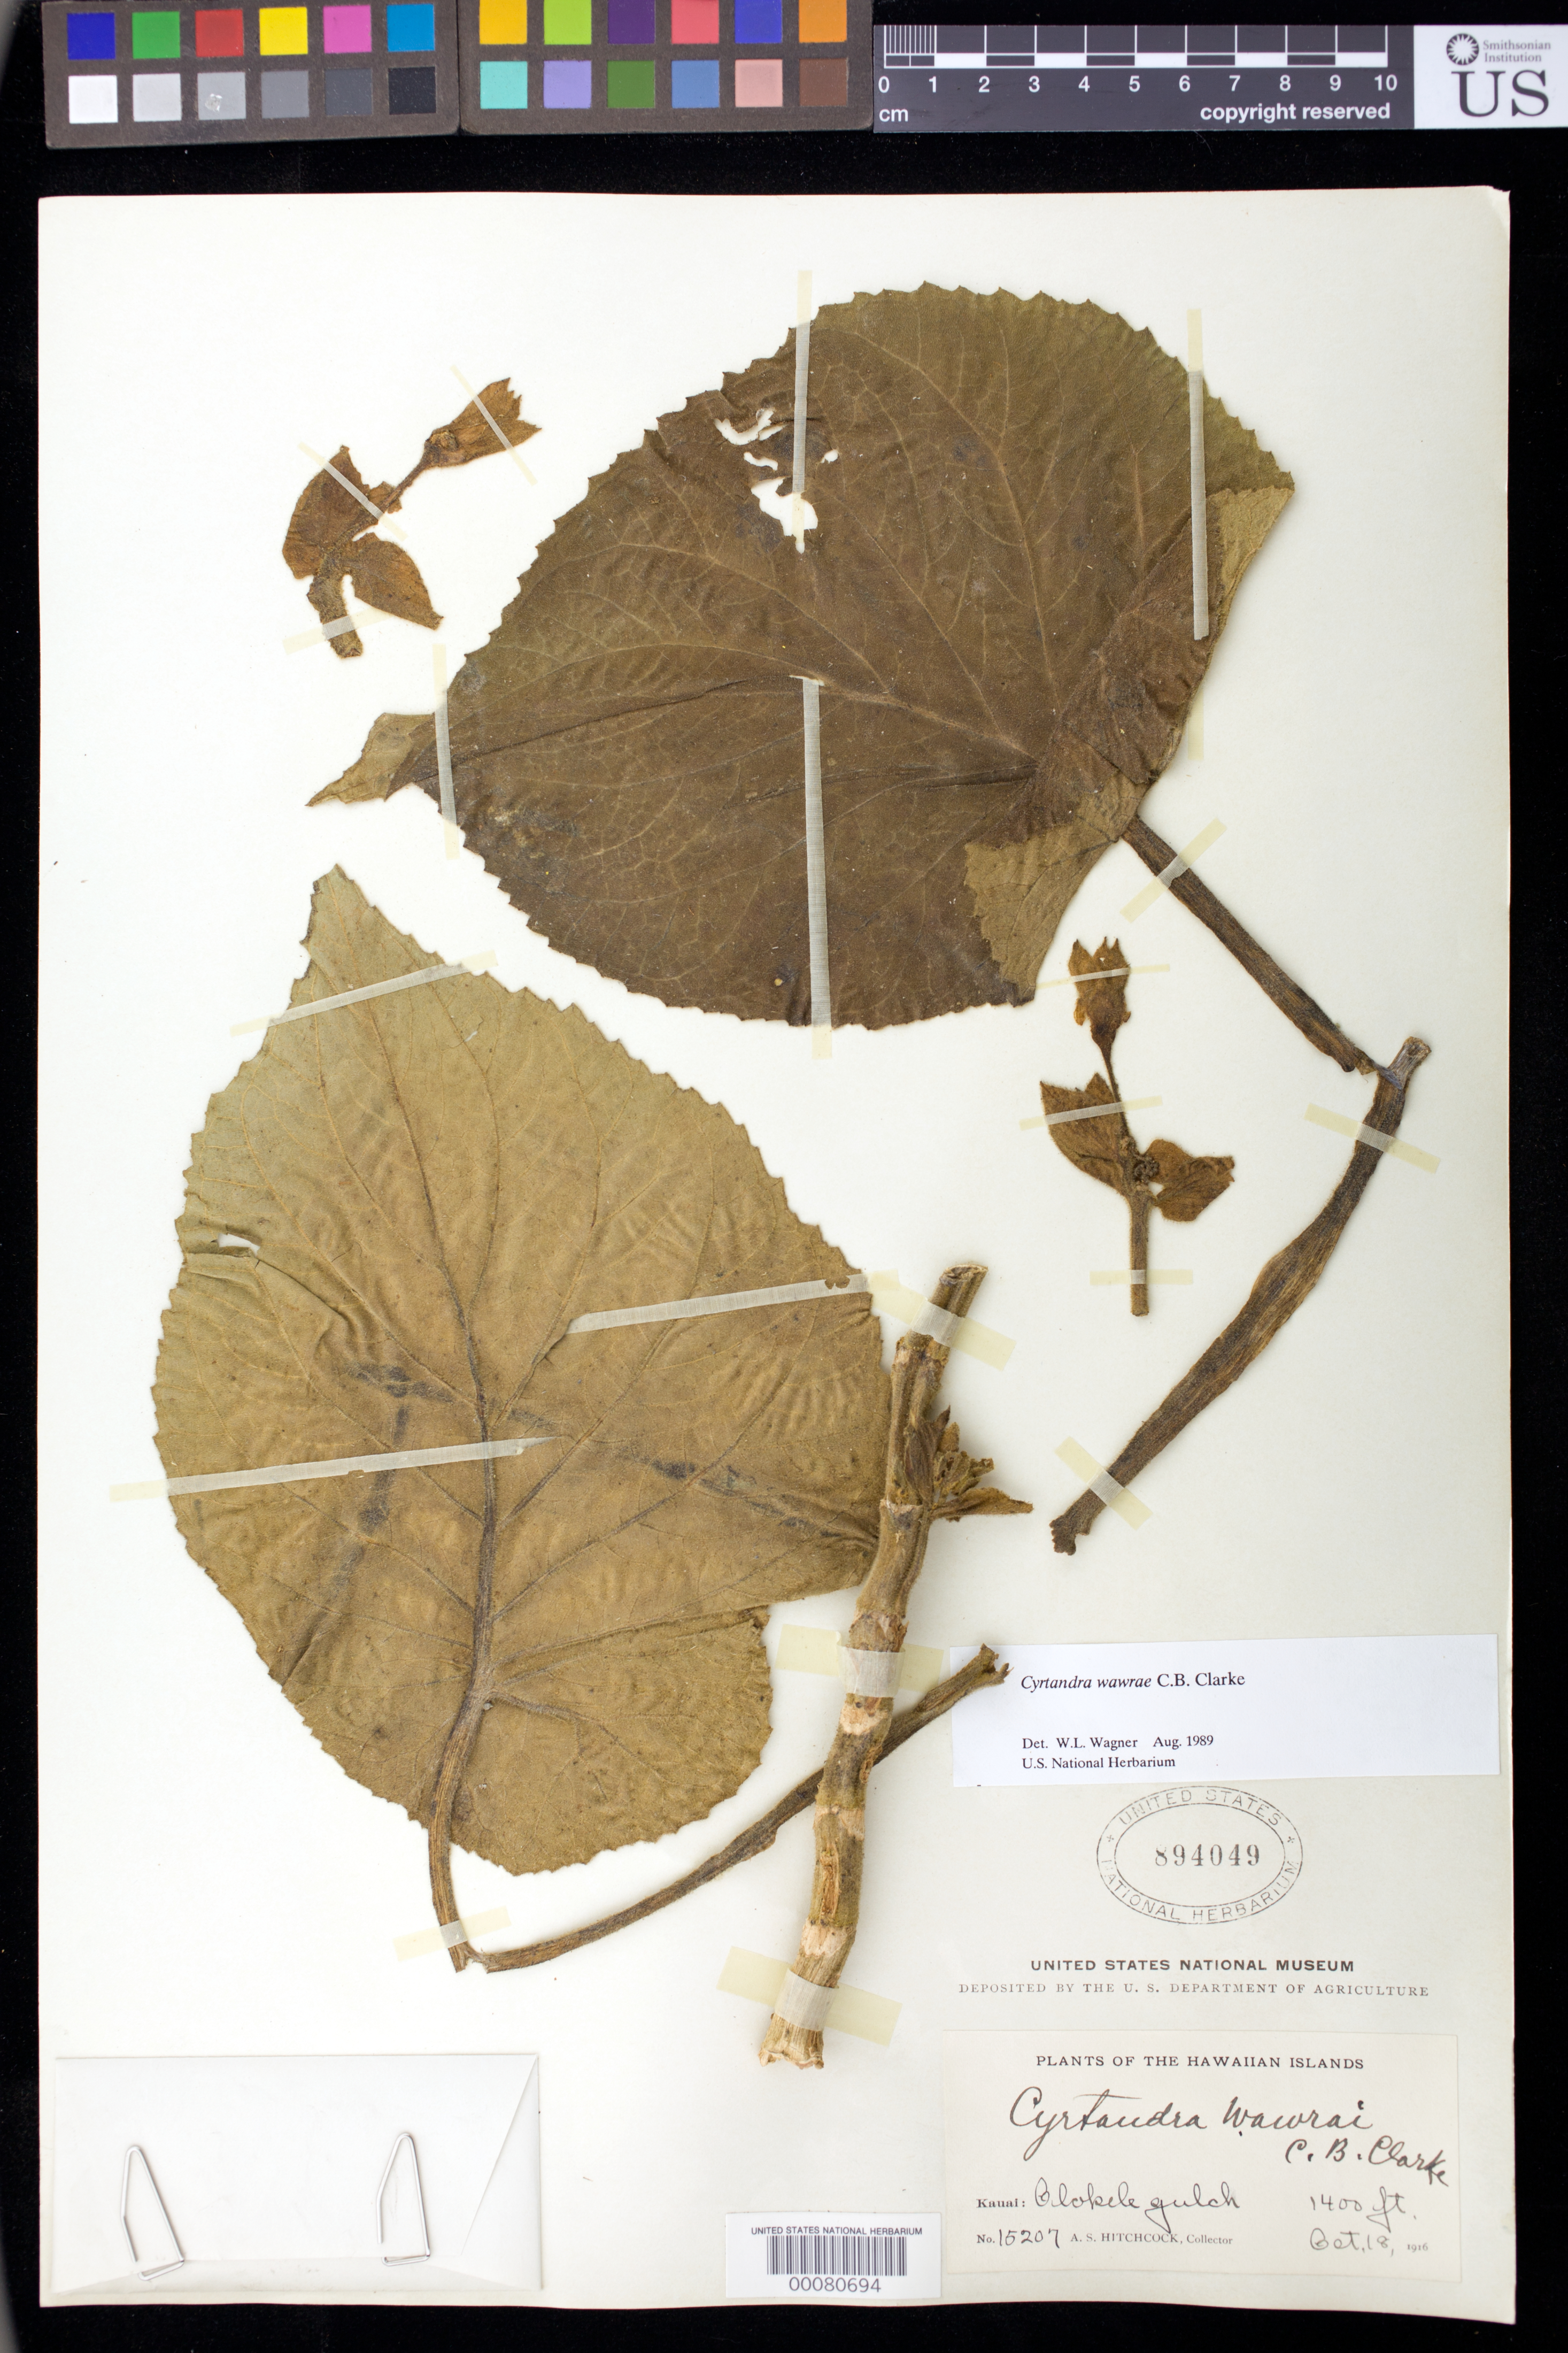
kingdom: Plantae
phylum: Tracheophyta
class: Magnoliopsida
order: Lamiales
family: Gesneriaceae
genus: Cyrtandra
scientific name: Cyrtandra wawrae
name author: C.B. Clarke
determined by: Wagner, W. L., (BOT), Smithsonian Institution - National Museum of Natural History (UNITED STATES)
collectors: A. S. Hitchcock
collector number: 15207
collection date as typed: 18 Oct 1916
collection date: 1916-10-18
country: United States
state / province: Hawaii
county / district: Kauai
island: Kaua'i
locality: Olokele gulch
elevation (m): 427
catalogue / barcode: US 894049